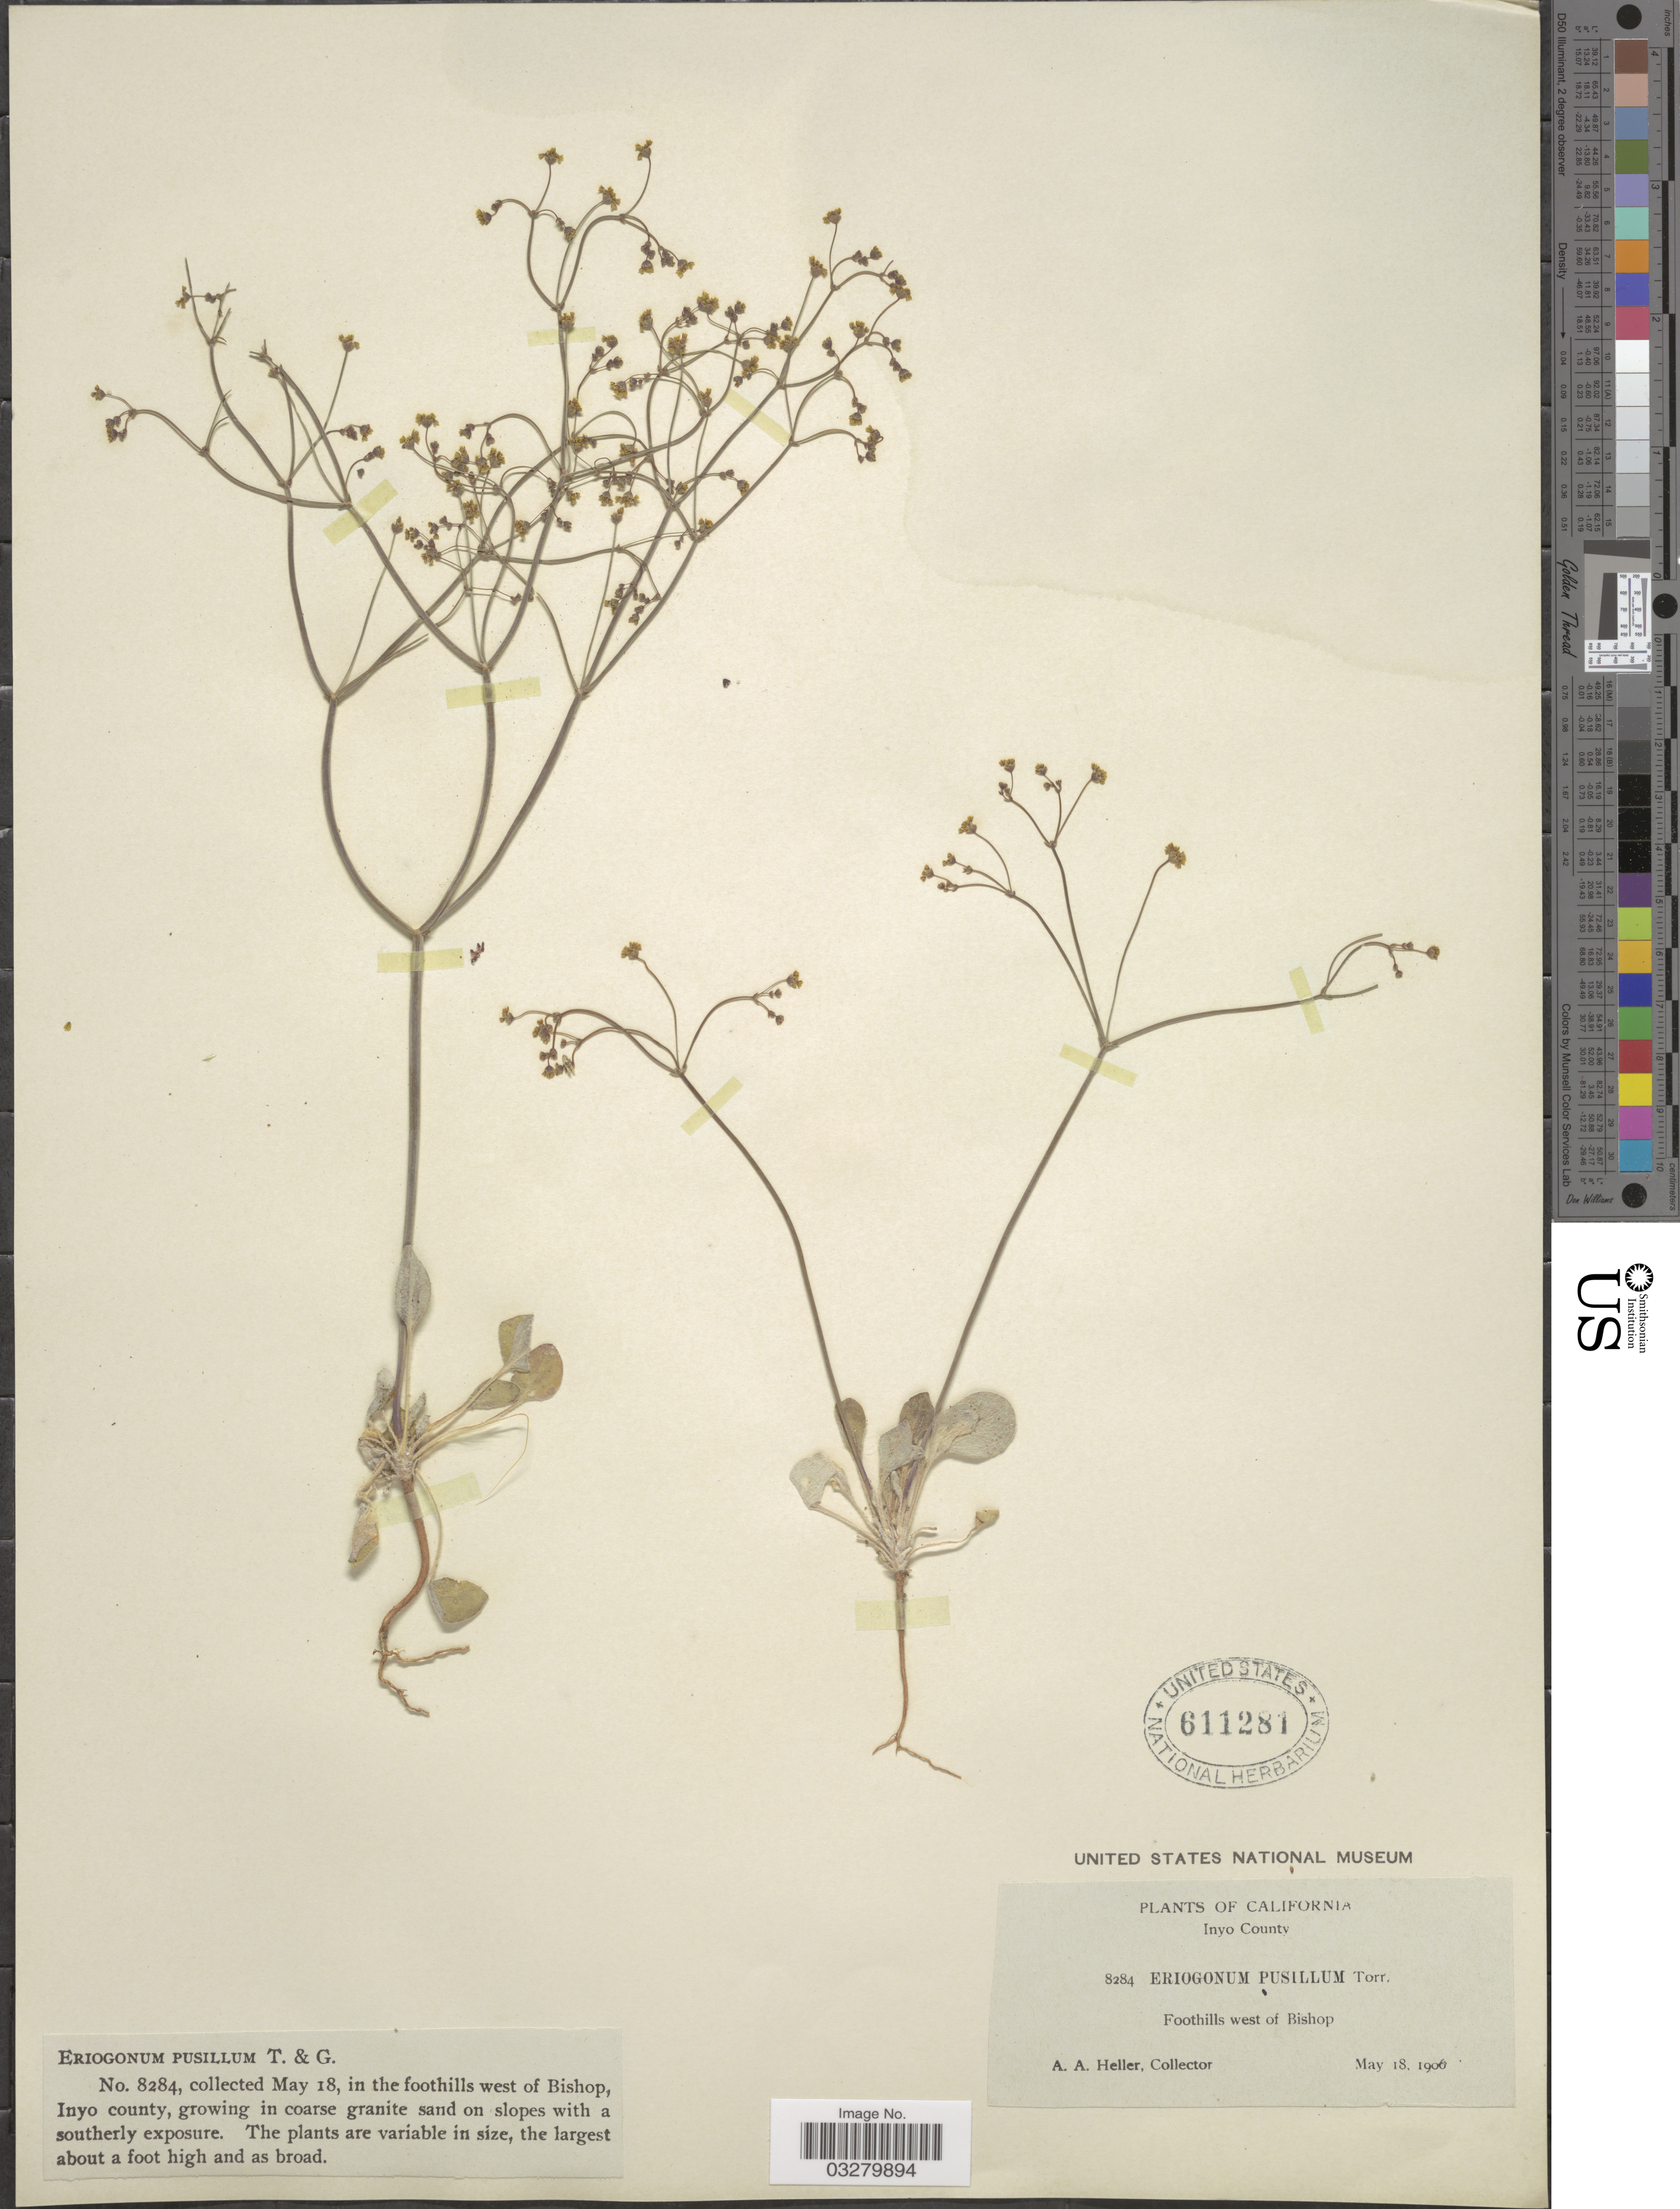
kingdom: Plantae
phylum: Tracheophyta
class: Magnoliopsida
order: Caryophyllales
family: Polygonaceae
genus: Eriogonum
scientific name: Eriogonum pusillum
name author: Torr. & A. Gray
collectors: A. A. Heller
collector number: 8284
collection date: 1906-05-18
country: United States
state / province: California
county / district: Inyo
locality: Inyo County. In the foothills west of Bishop.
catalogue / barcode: US 611281